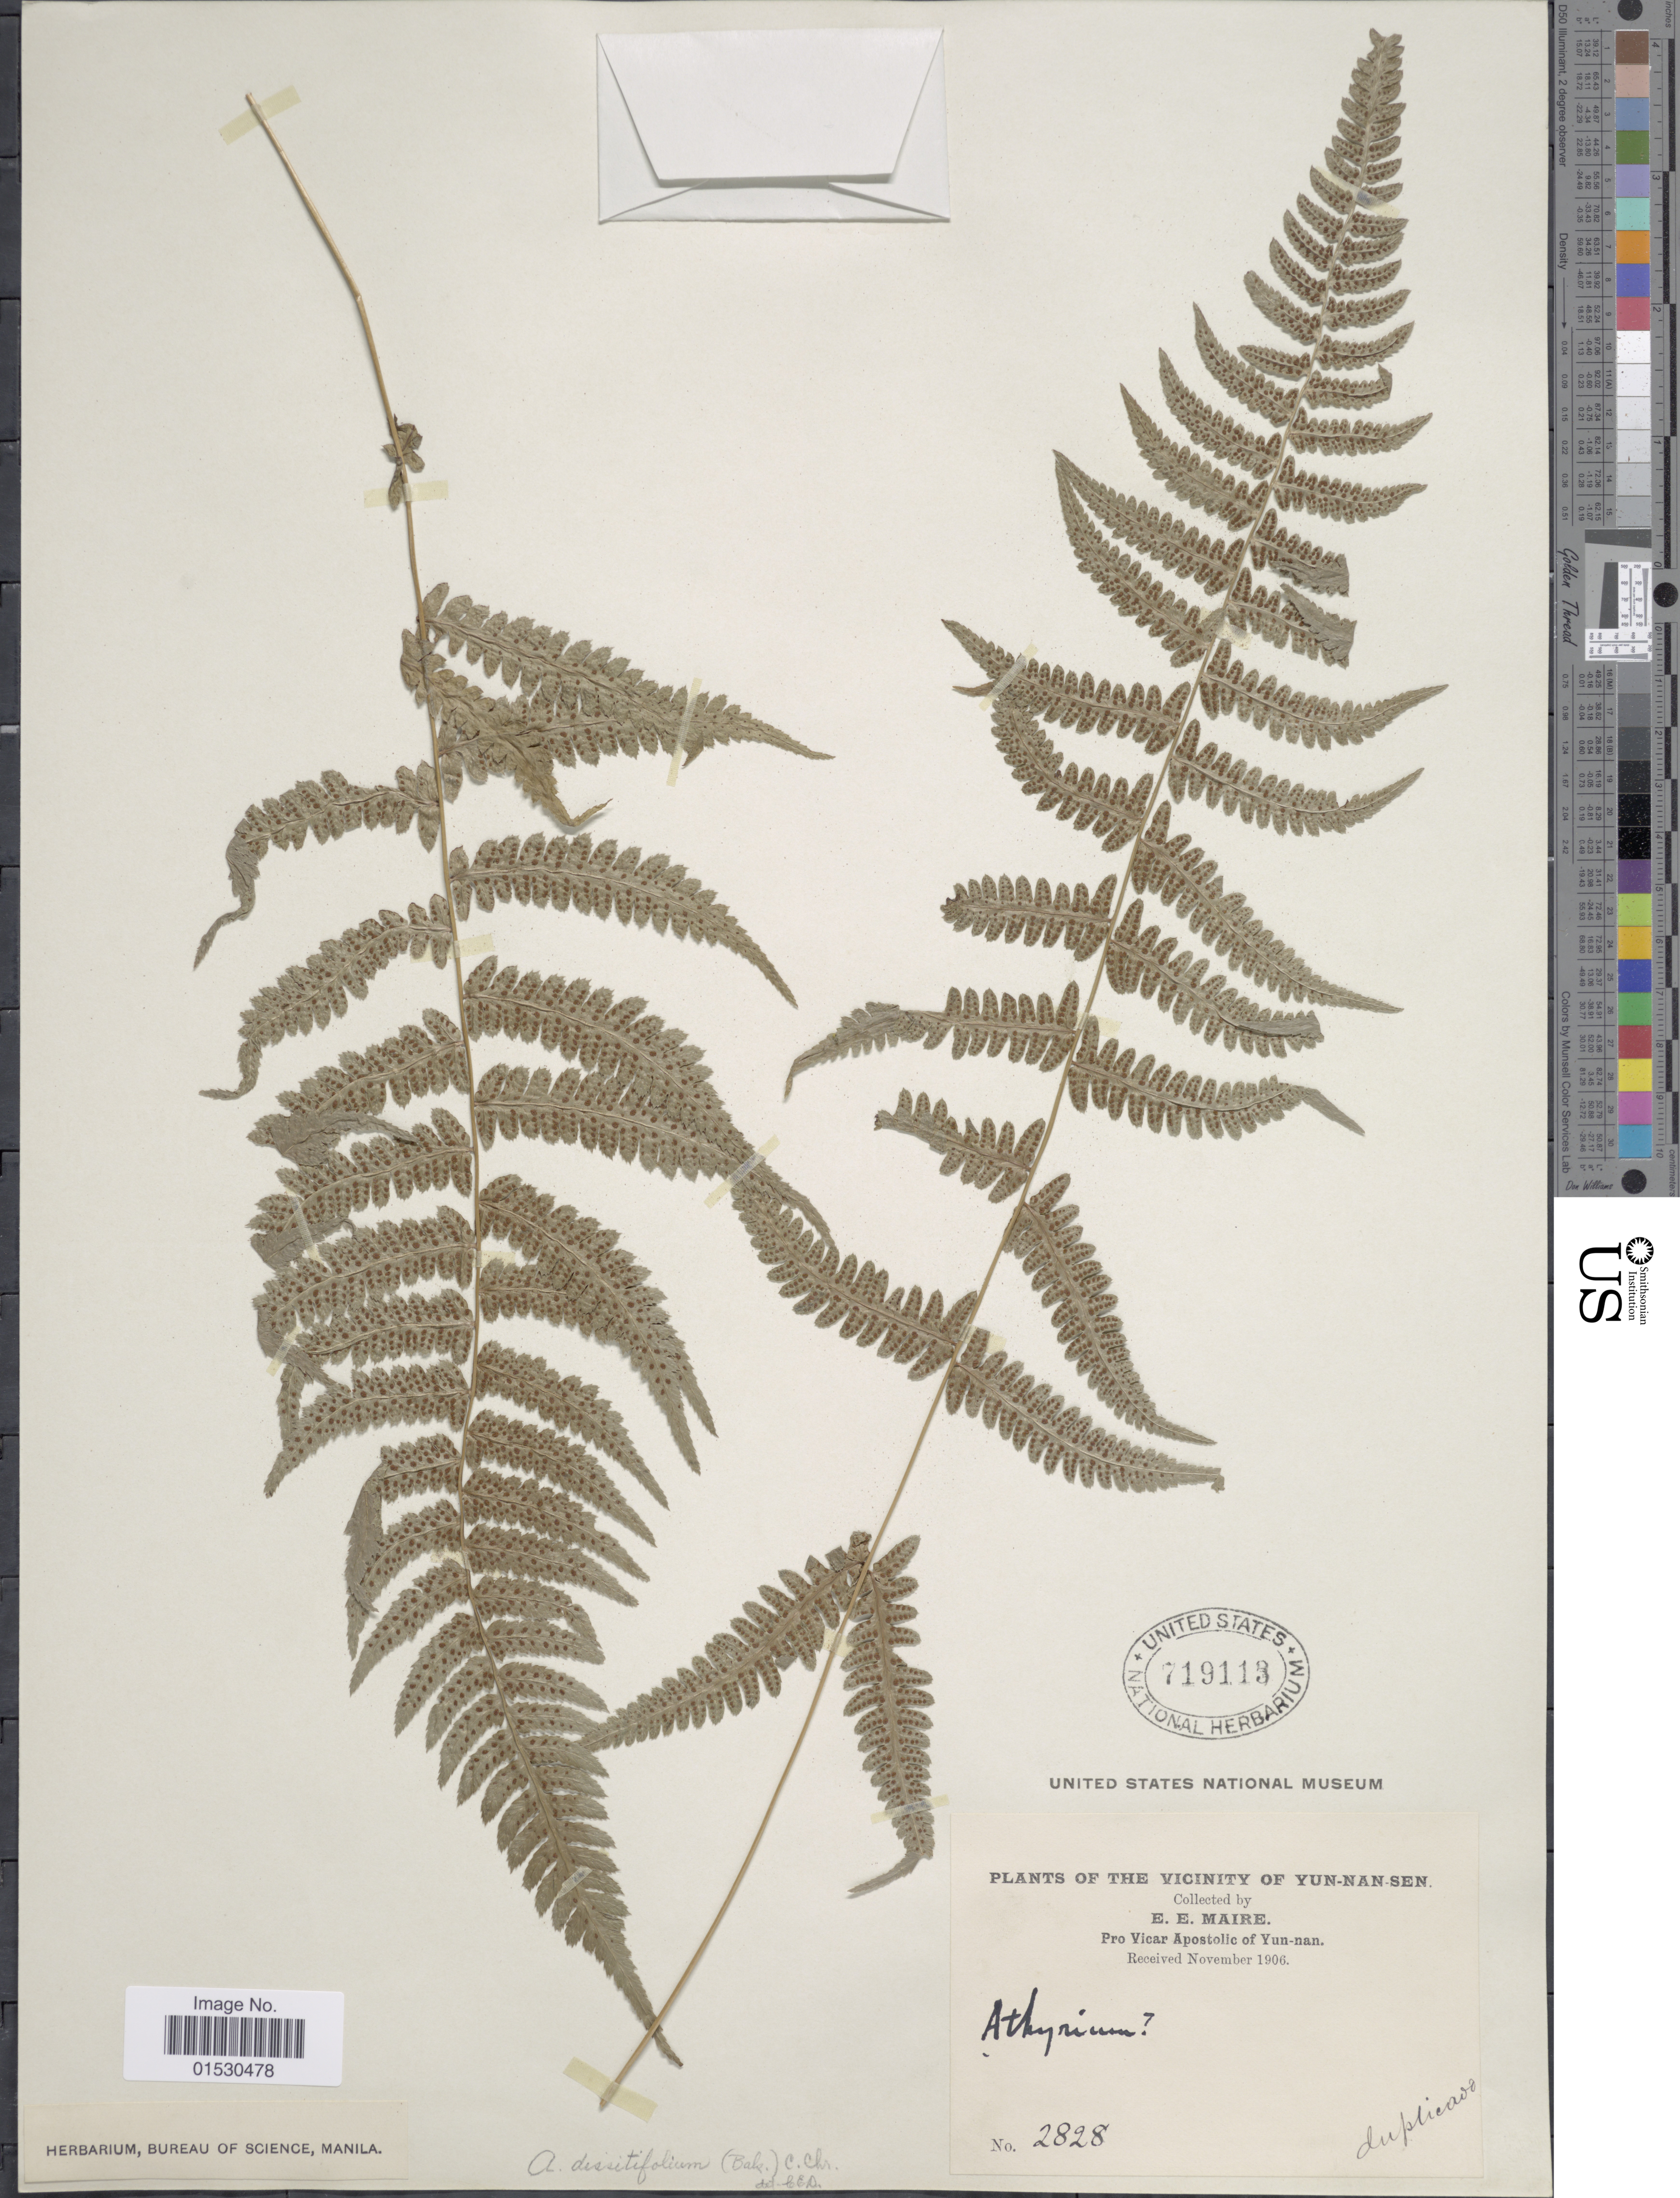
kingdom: Plantae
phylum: Tracheophyta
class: Polypodiopsida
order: Polypodiales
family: Athyriaceae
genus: Athyrium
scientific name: Athyrium dissitifolium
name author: (Baker) C. Chr.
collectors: E. E. Maire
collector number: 2828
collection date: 1906-11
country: China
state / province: Yunnan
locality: Vicinity of Yunnansen. Pro Vicar Apostolic of Yun-nan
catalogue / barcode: US 719113